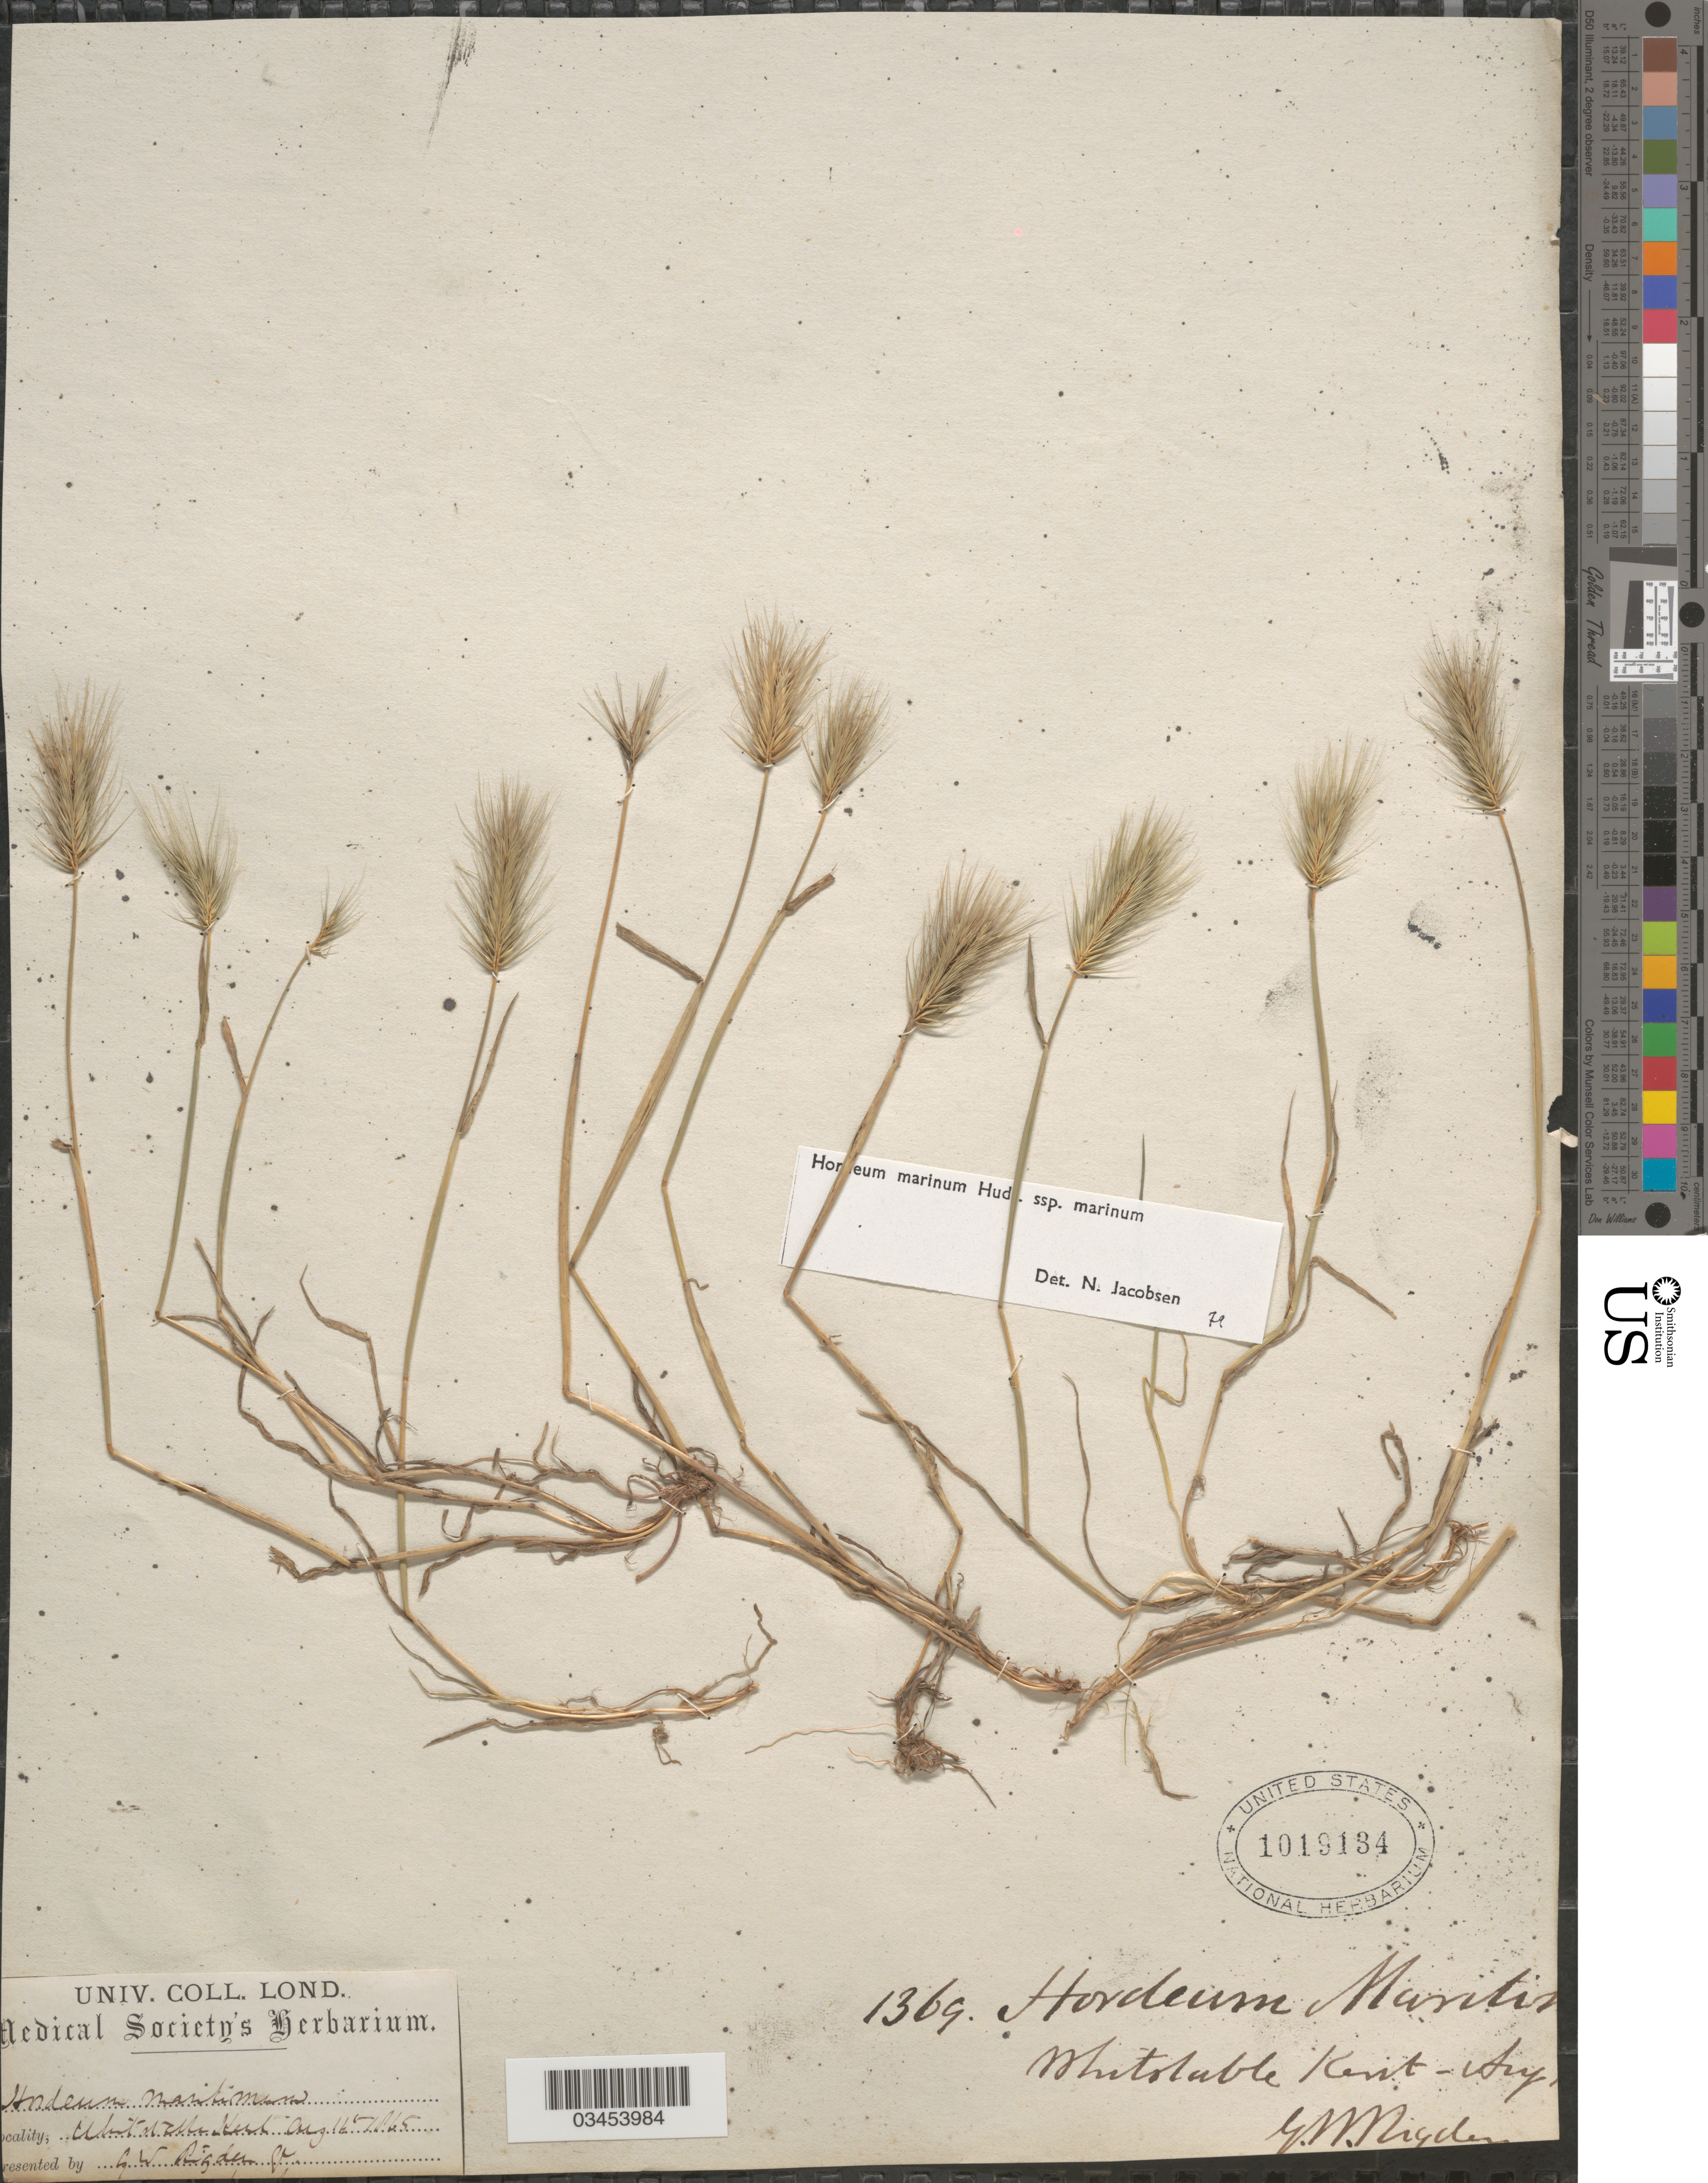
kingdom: Plantae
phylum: Tracheophyta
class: Liliopsida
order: Poales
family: Poaceae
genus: Hordeum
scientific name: Hordeum marinum subsp. marinum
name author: Huds.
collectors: G. Rigden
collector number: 1369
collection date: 1865-08-14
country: United Kingdom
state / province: England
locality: Whitstable, Kent.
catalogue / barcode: US 1019134